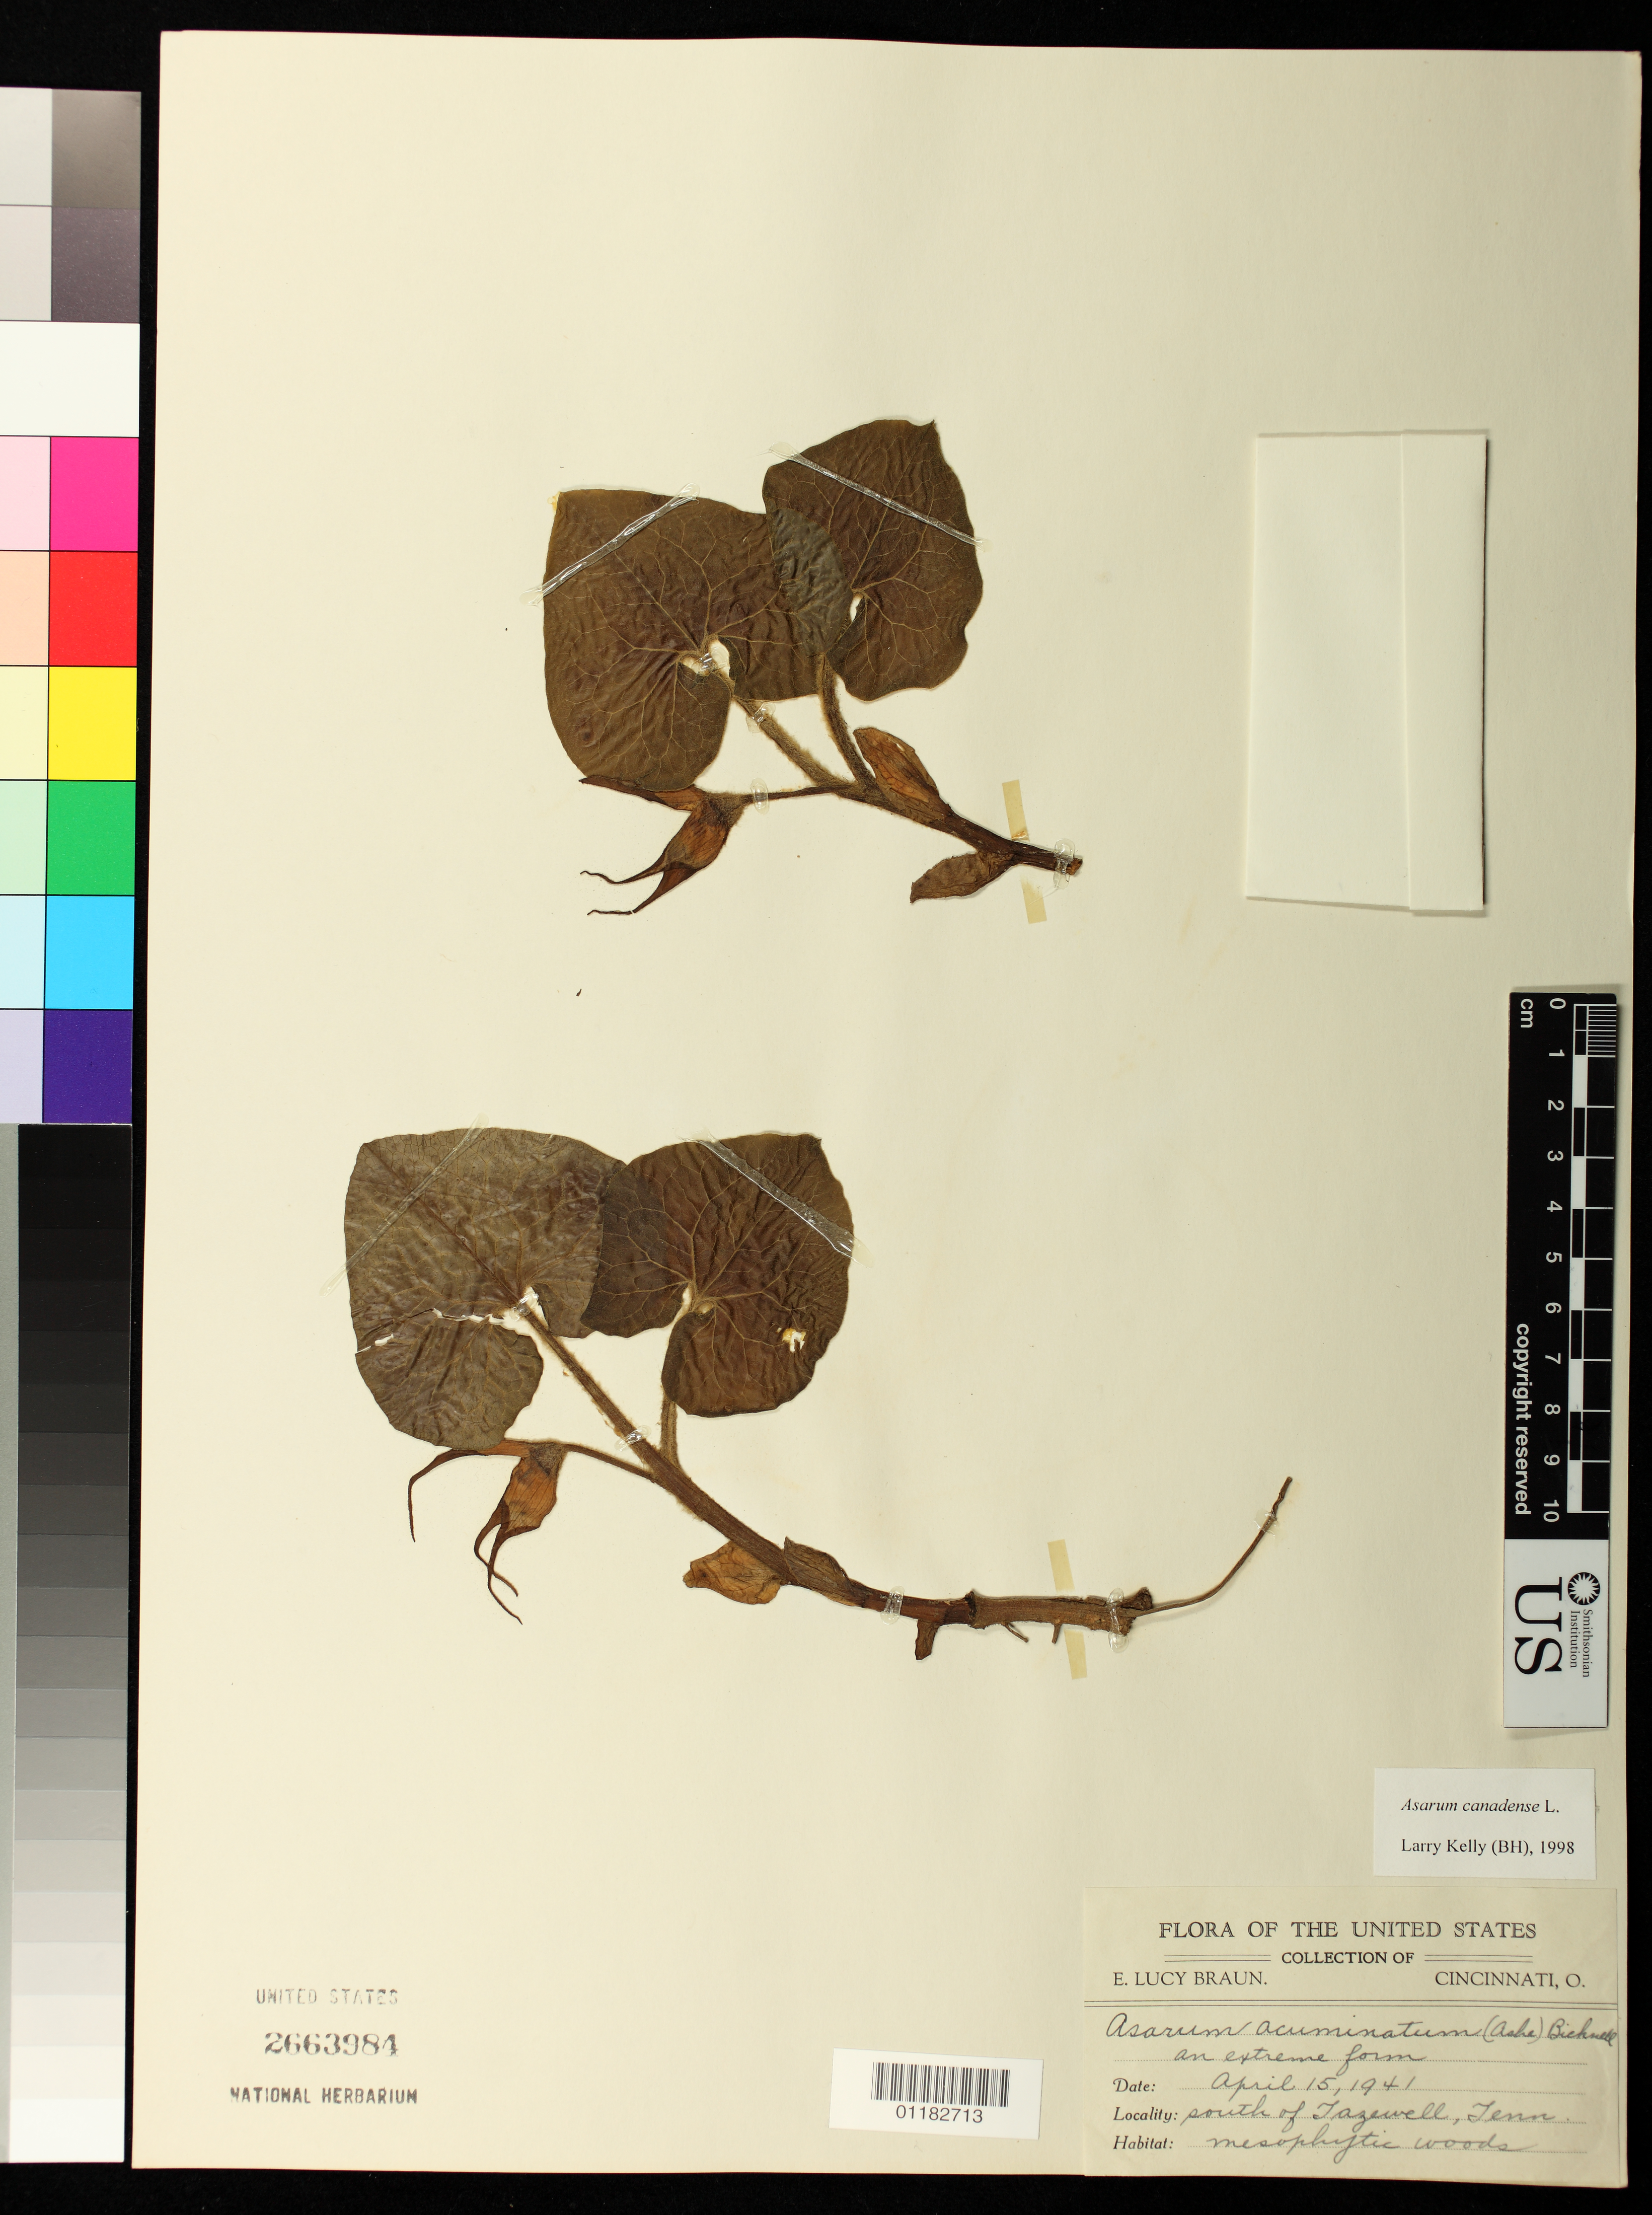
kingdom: Plantae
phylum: Tracheophyta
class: Magnoliopsida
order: Piperales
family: Aristolochiaceae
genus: Asarum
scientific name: Asarum canadense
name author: L.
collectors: E. L. Braun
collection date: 1941-04-15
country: United States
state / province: Tennessee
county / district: Claiborne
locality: South of Tazewell, Claiborne County.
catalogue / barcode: US 2663984